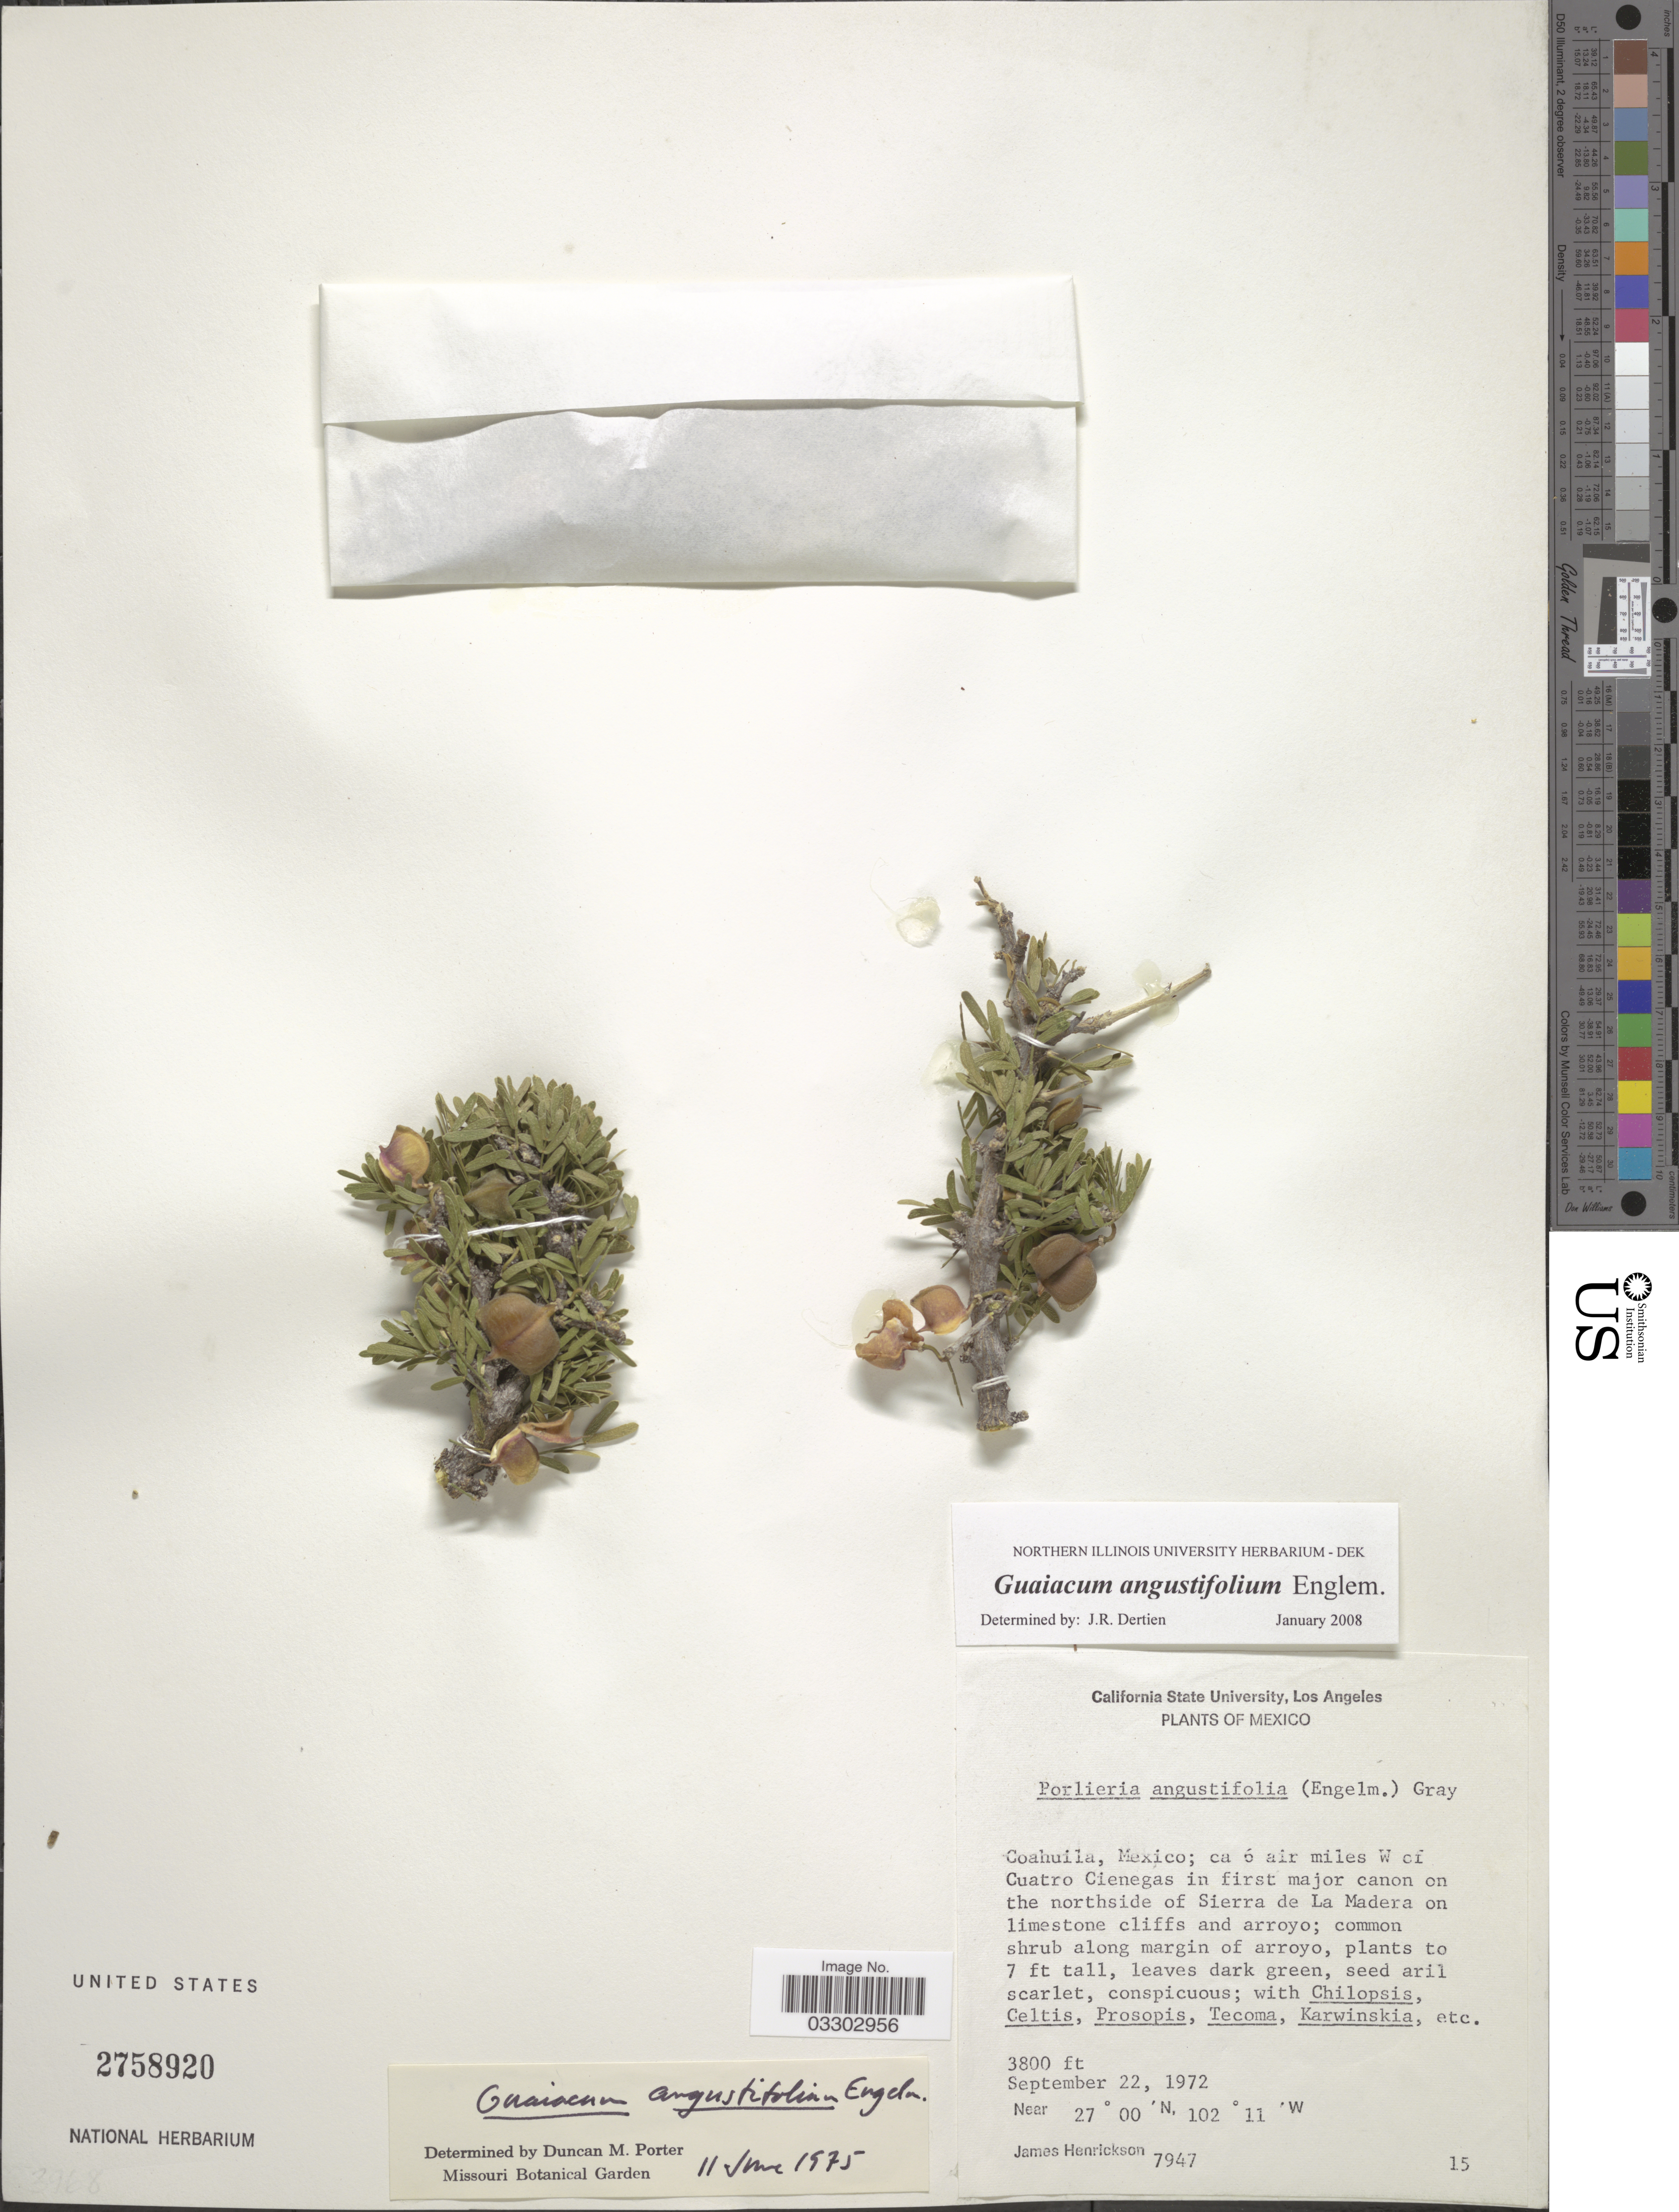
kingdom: Plantae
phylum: Tracheophyta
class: Magnoliopsida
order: Zygophyllales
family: Zygophyllaceae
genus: Guaiacum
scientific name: Guaiacum angustifolium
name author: Engelm.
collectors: J. S. Henrickson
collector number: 7947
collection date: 1972-09-22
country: Mexico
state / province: Coahuila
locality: Ca 6 air miles W of Cuatro Cienegas in first major canon on the northside of Sierra de La Madera on limestone cliffs and arroyo.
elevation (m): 1158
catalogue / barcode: US 2758920